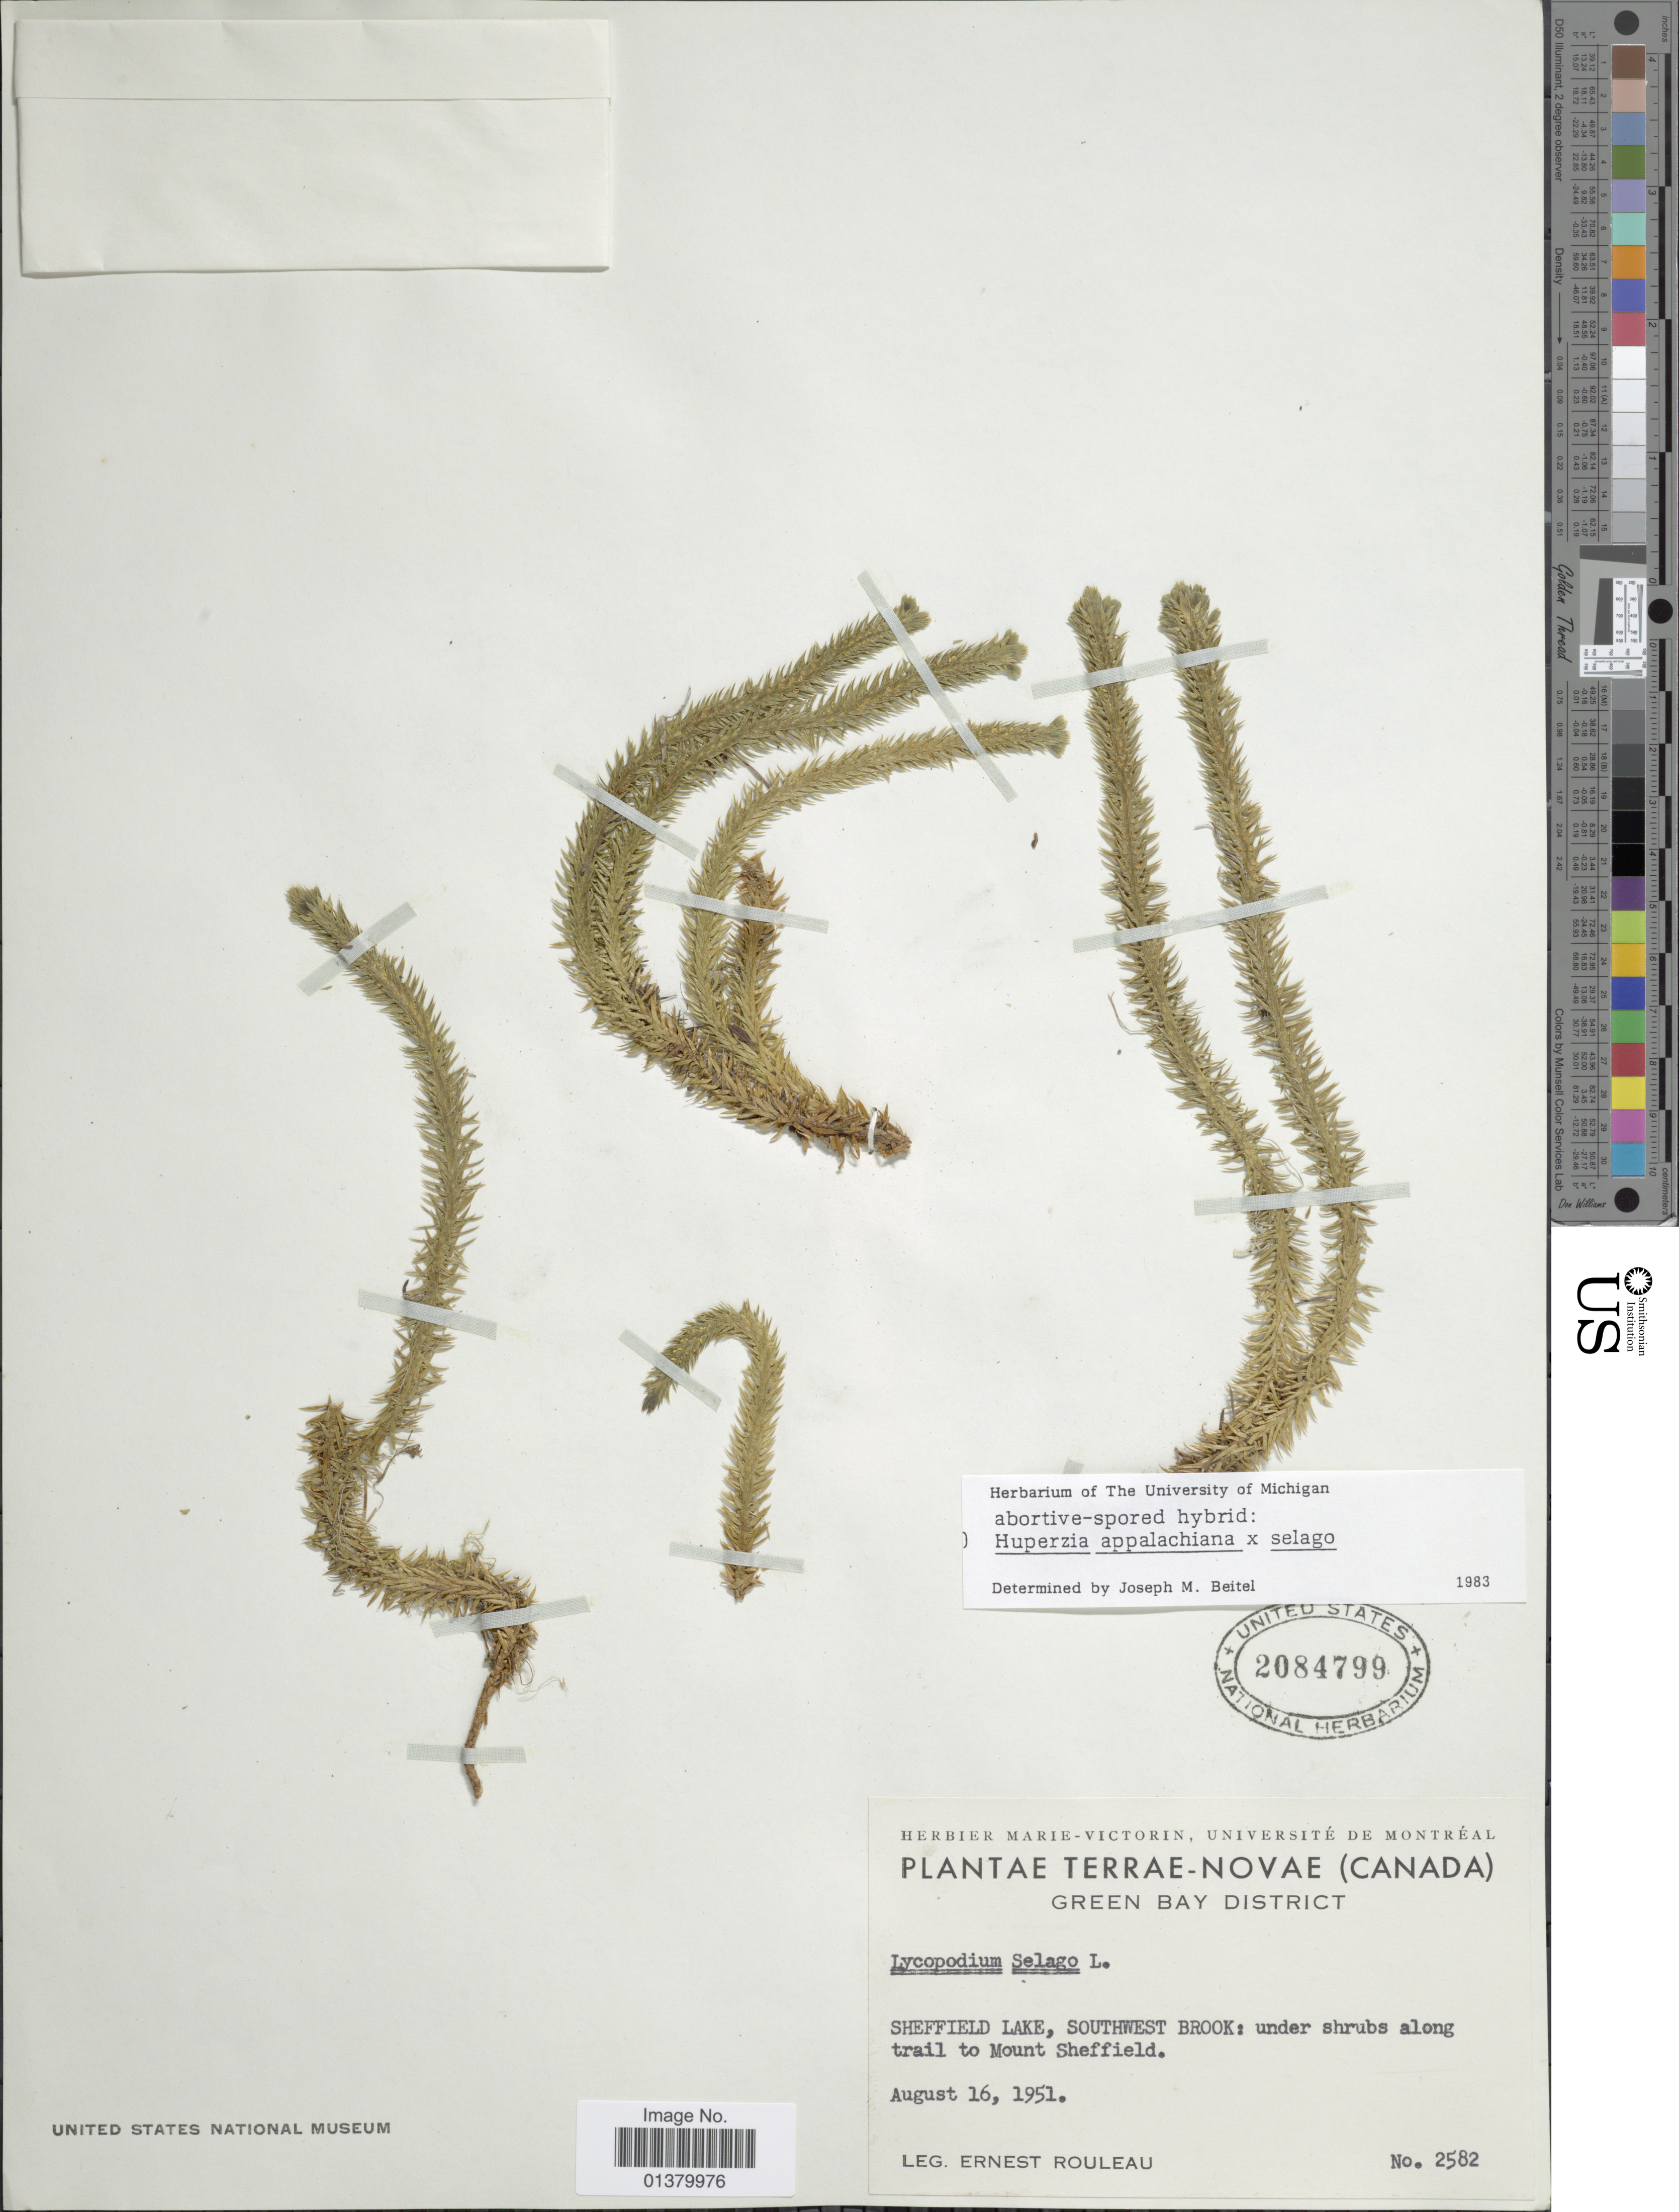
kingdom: Plantae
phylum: Tracheophyta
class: Lycopodiopsida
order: Lycopodiales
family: Lycopodiaceae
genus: Huperzia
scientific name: Huperzia appalachiana x H. selago (L.) Bernh. ex Schrank & Mart.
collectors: J. Rouleau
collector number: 2582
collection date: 1951-08-16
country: Canada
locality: Terrae-Novae, Green Bay District, Sheffield Lake, Southwest Brook, under shrubs along trail to Mount Sheffield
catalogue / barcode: US 2084799